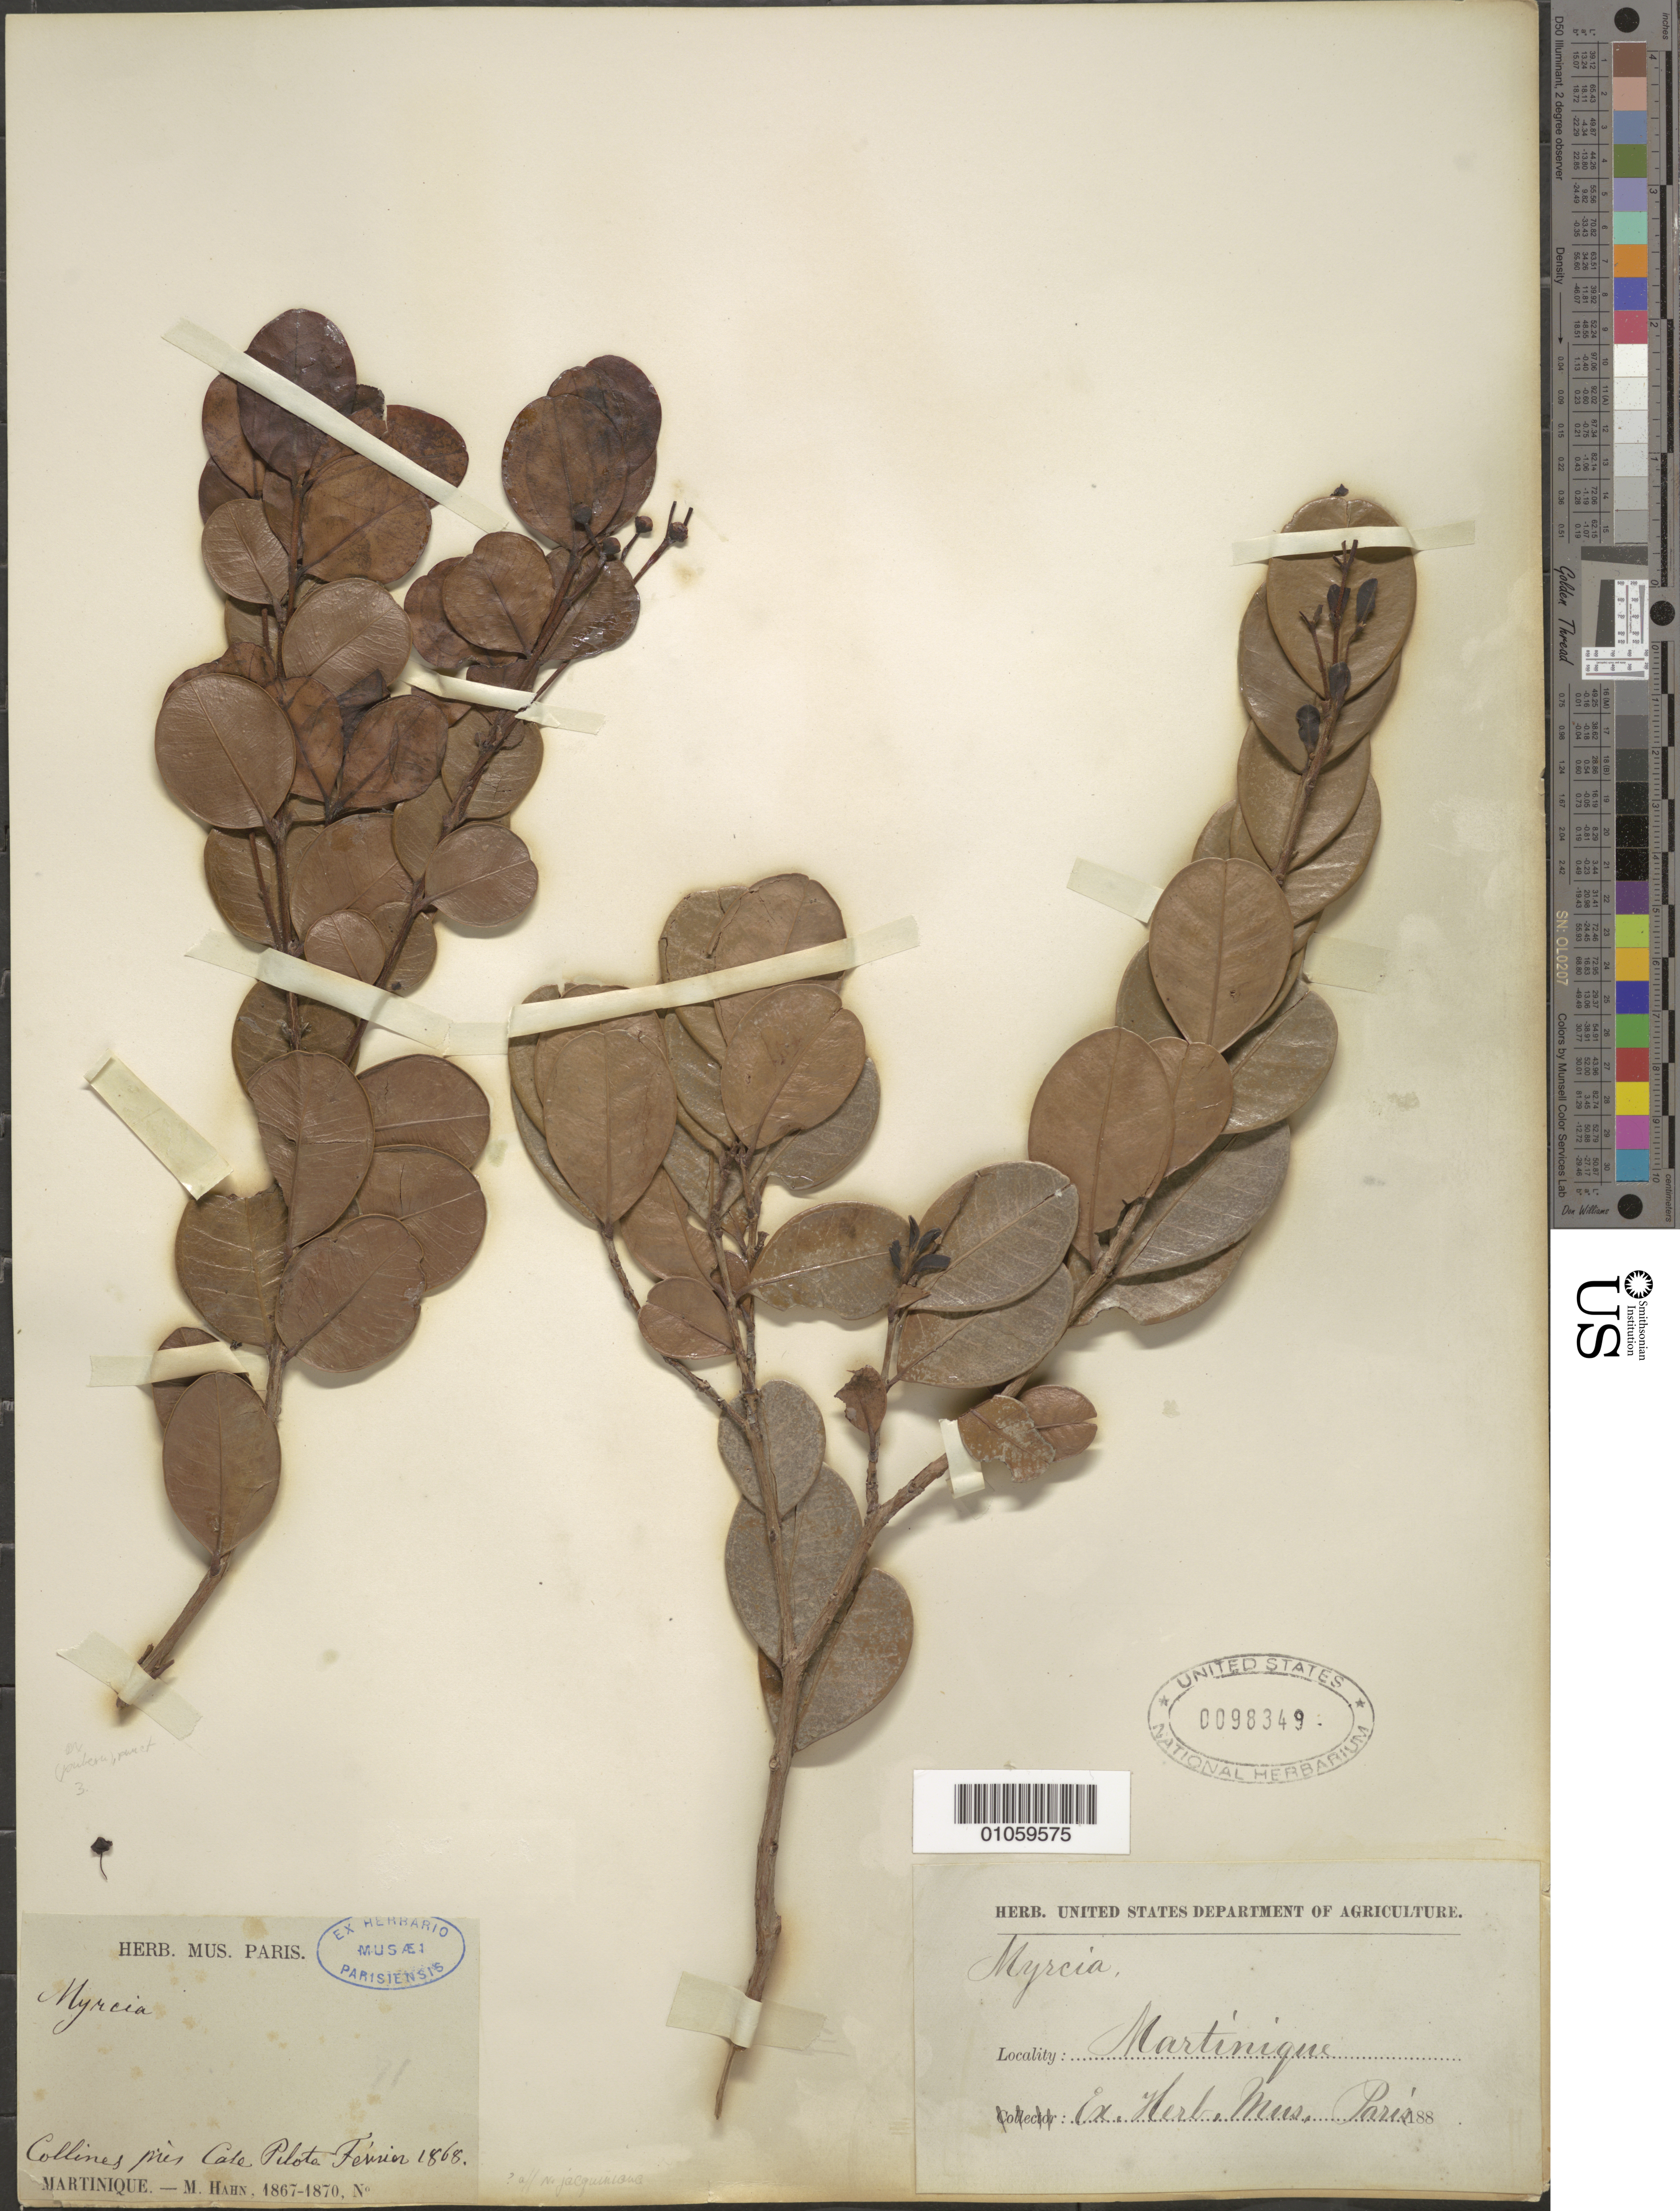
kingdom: Plantae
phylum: Tracheophyta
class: Magnoliopsida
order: Myrtales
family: Myrtaceae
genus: Myrcia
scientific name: Myrcia citrifolia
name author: (Aubl.) Urb.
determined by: Strong, Mark T., (BOT), Smithsonian Institution - National Museum of Natural History (UNITED STATES)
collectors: M. Hahn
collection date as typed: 1868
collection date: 1868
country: Martinique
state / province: Saint-Pierre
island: Martinique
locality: Collines pres Case Pilote ...(illeg.)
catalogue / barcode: US 98349